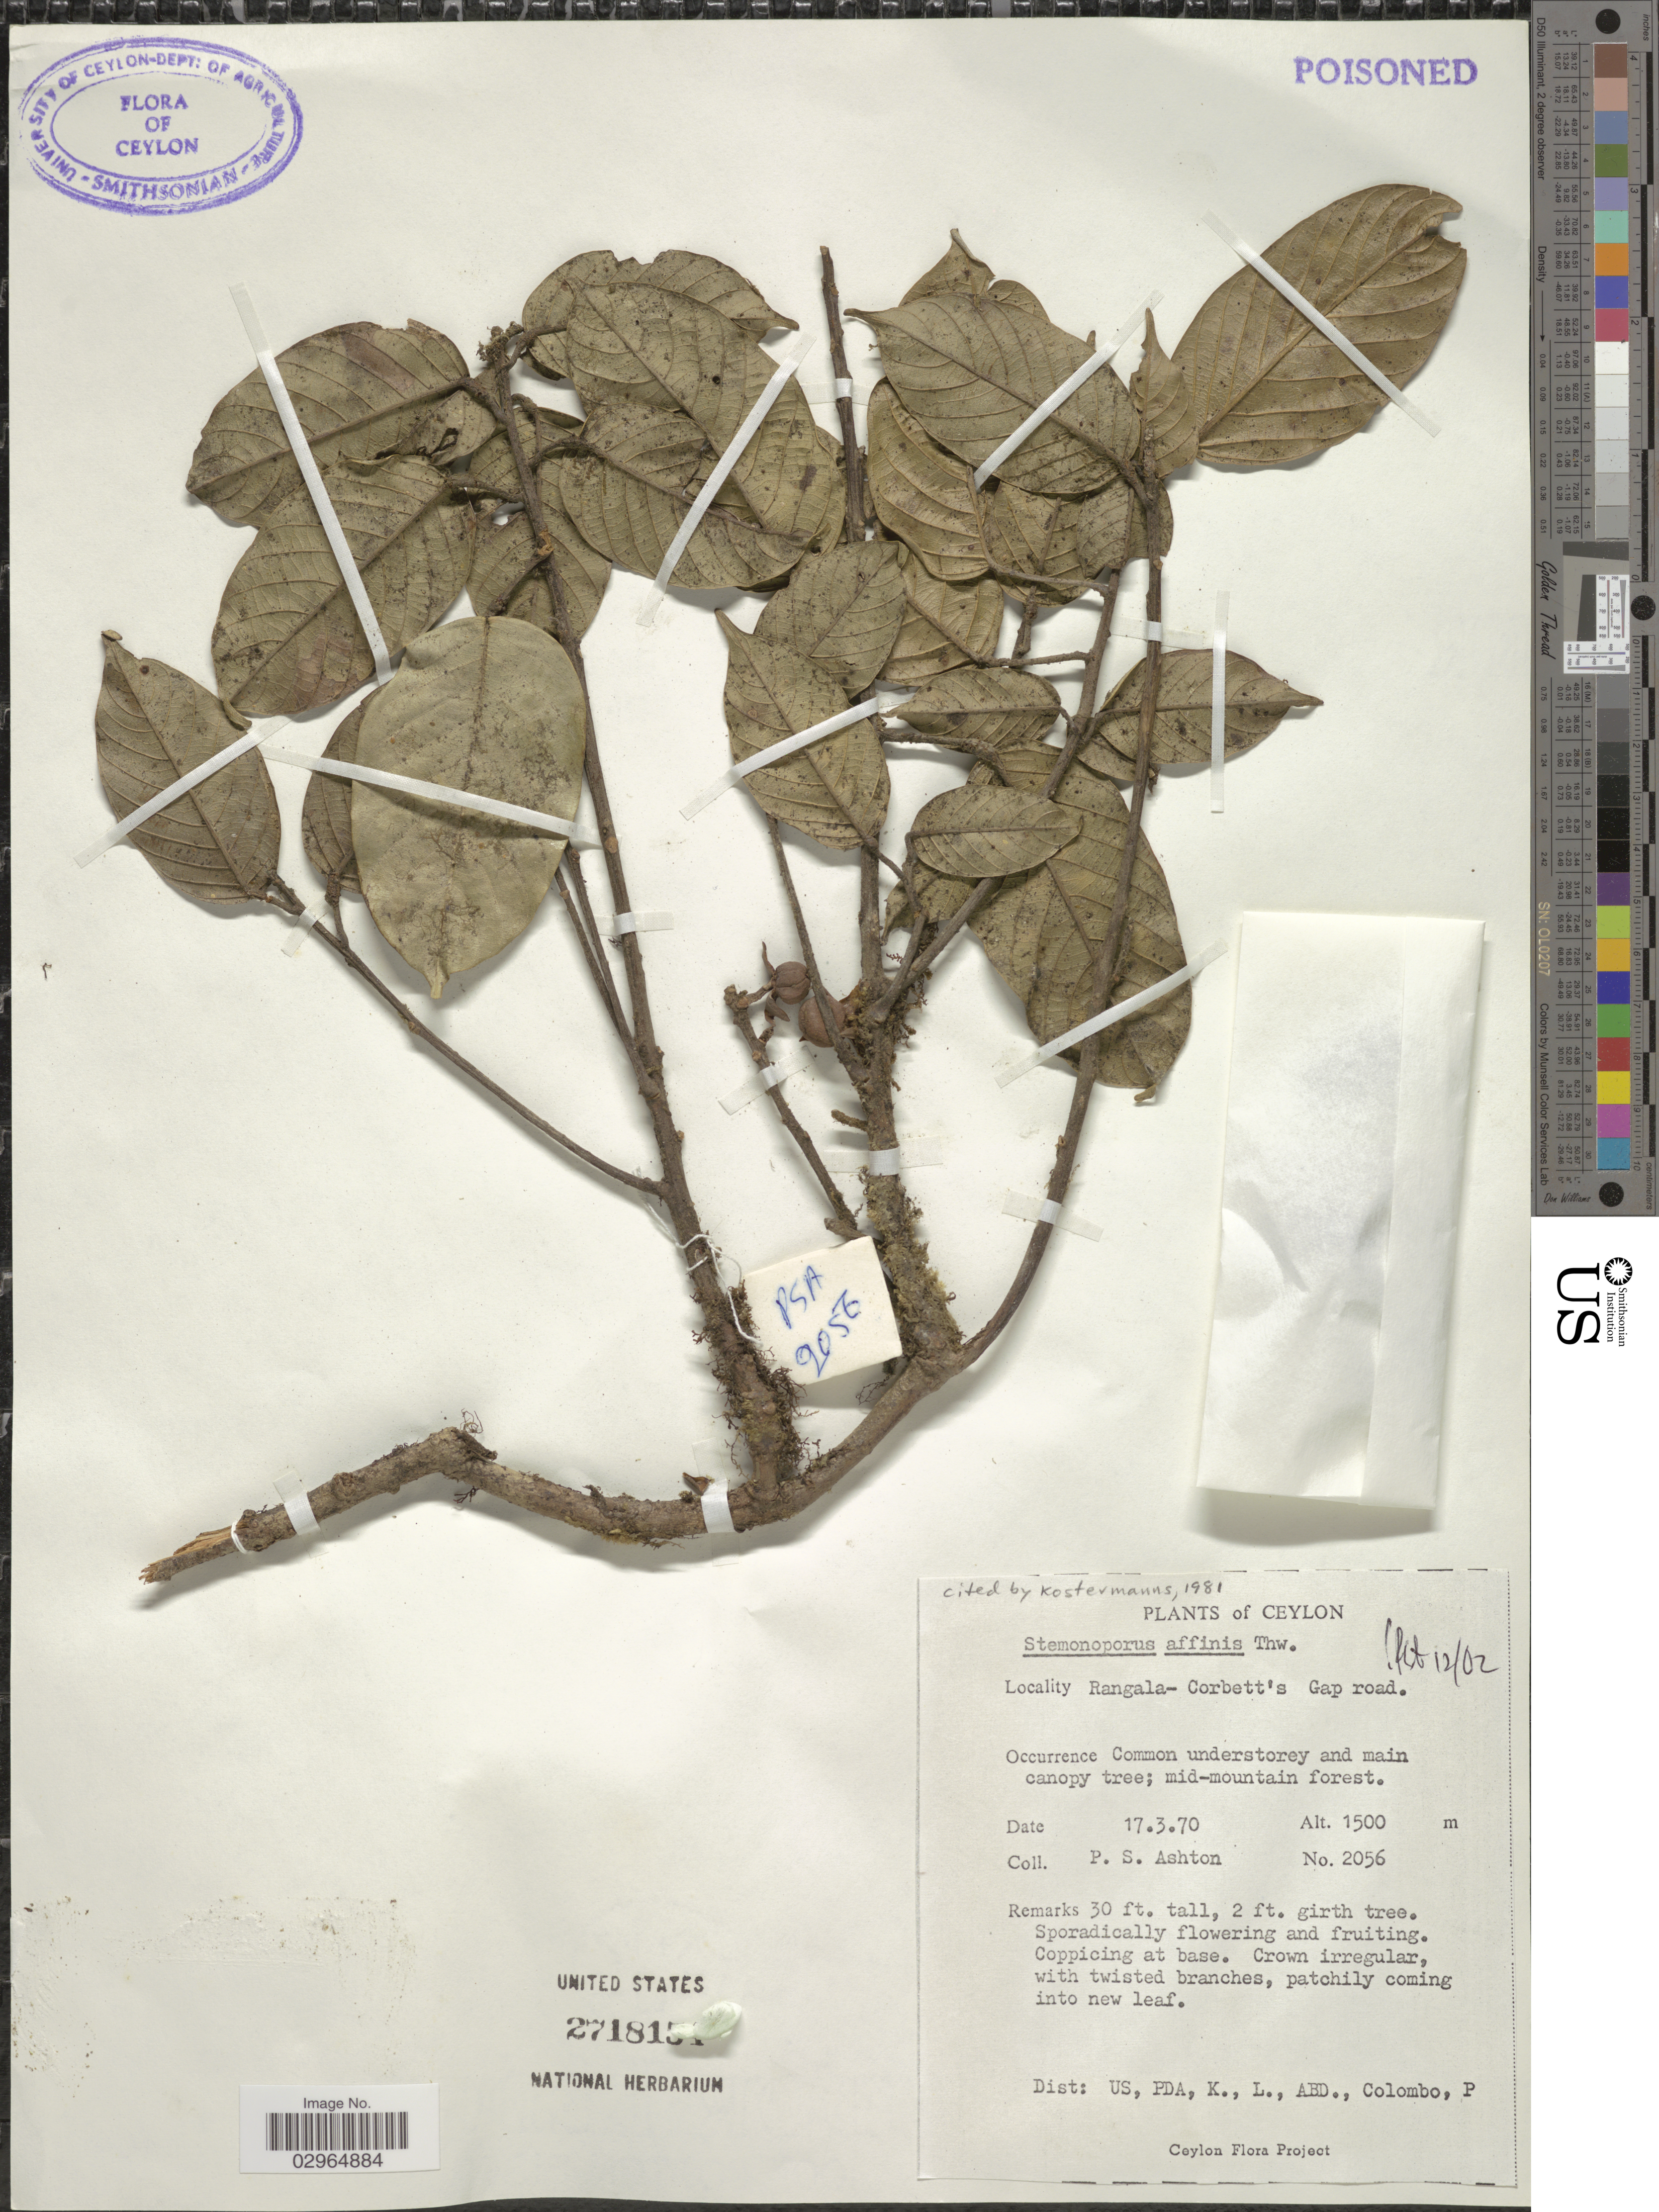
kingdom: Plantae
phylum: Tracheophyta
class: Magnoliopsida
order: Malvales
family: Dipterocarpaceae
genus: Stemonoporus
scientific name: Stemonoporus affinis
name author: Thwaites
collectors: P. S. Ashton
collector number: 2056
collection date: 1970-03-17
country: Sri Lanka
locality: Ceylon. Rangala- Corbett's Gap road.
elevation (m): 1500